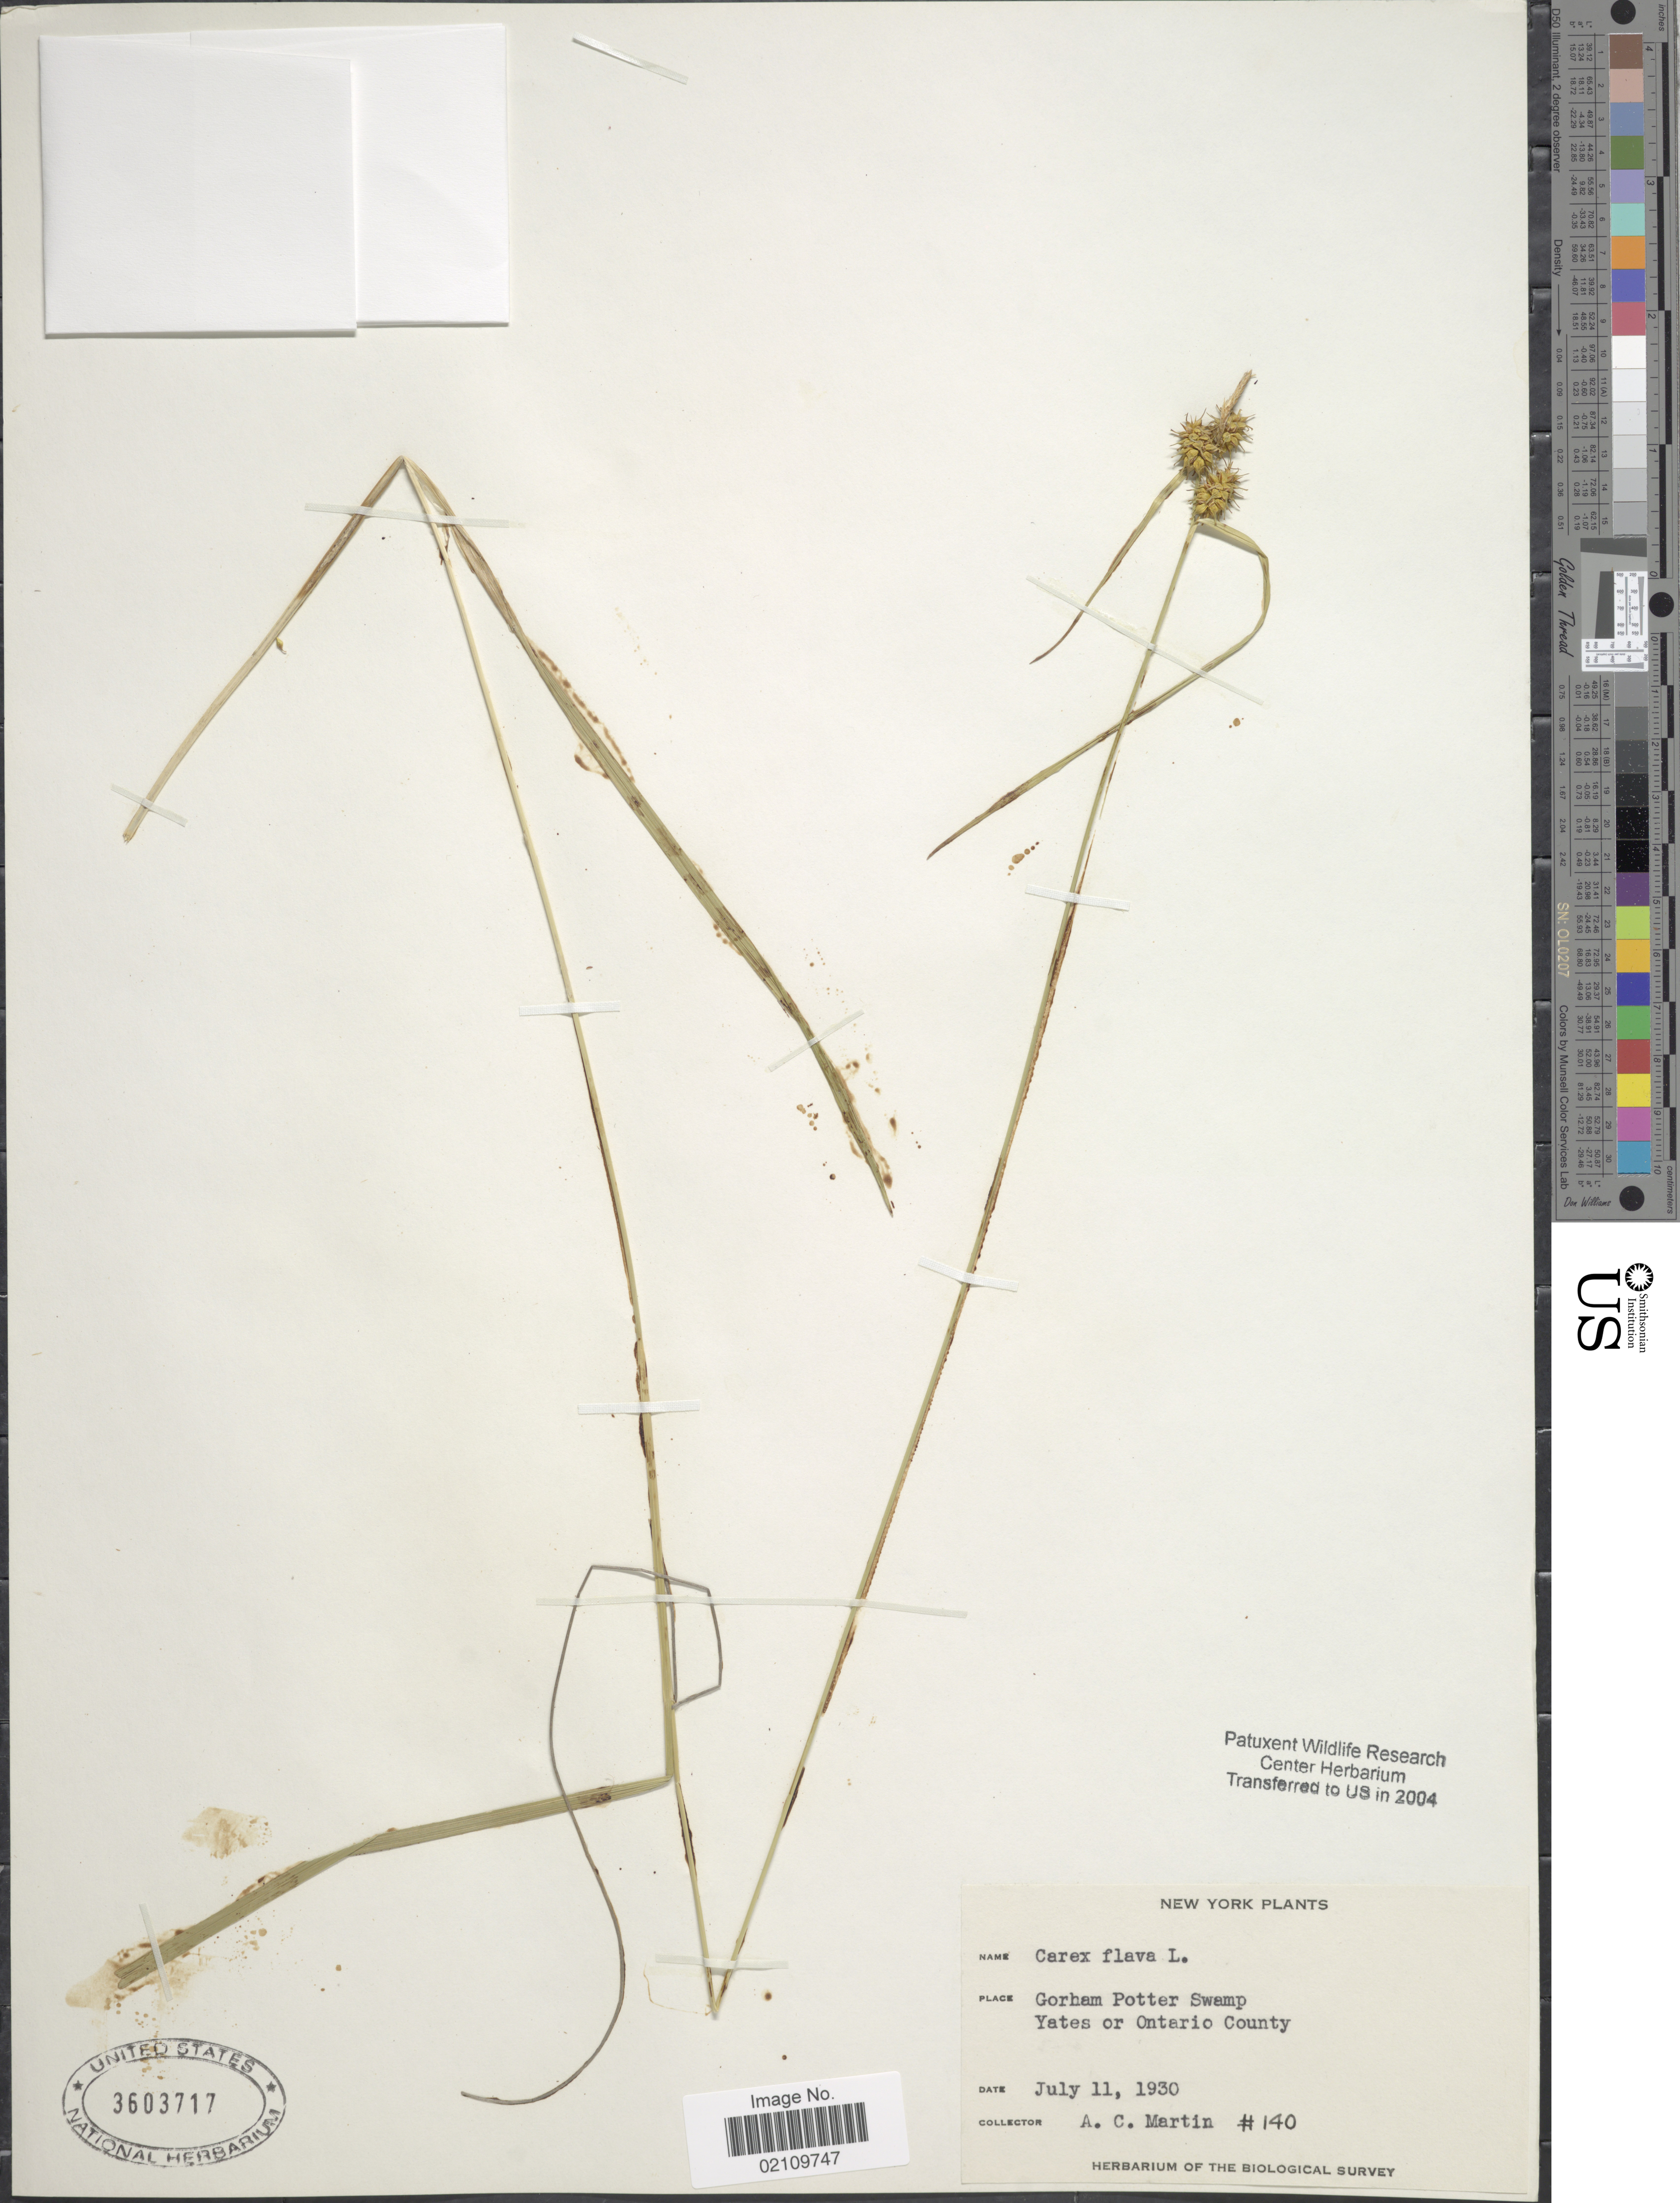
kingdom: Plantae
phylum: Tracheophyta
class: Liliopsida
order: Poales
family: Cyperaceae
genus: Carex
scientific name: Carex flava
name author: L.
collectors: A. C. Martin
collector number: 140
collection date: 1930-07-11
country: United States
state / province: New York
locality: Gorham Potter Swamp, Yates or Ontario County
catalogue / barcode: US 3603717